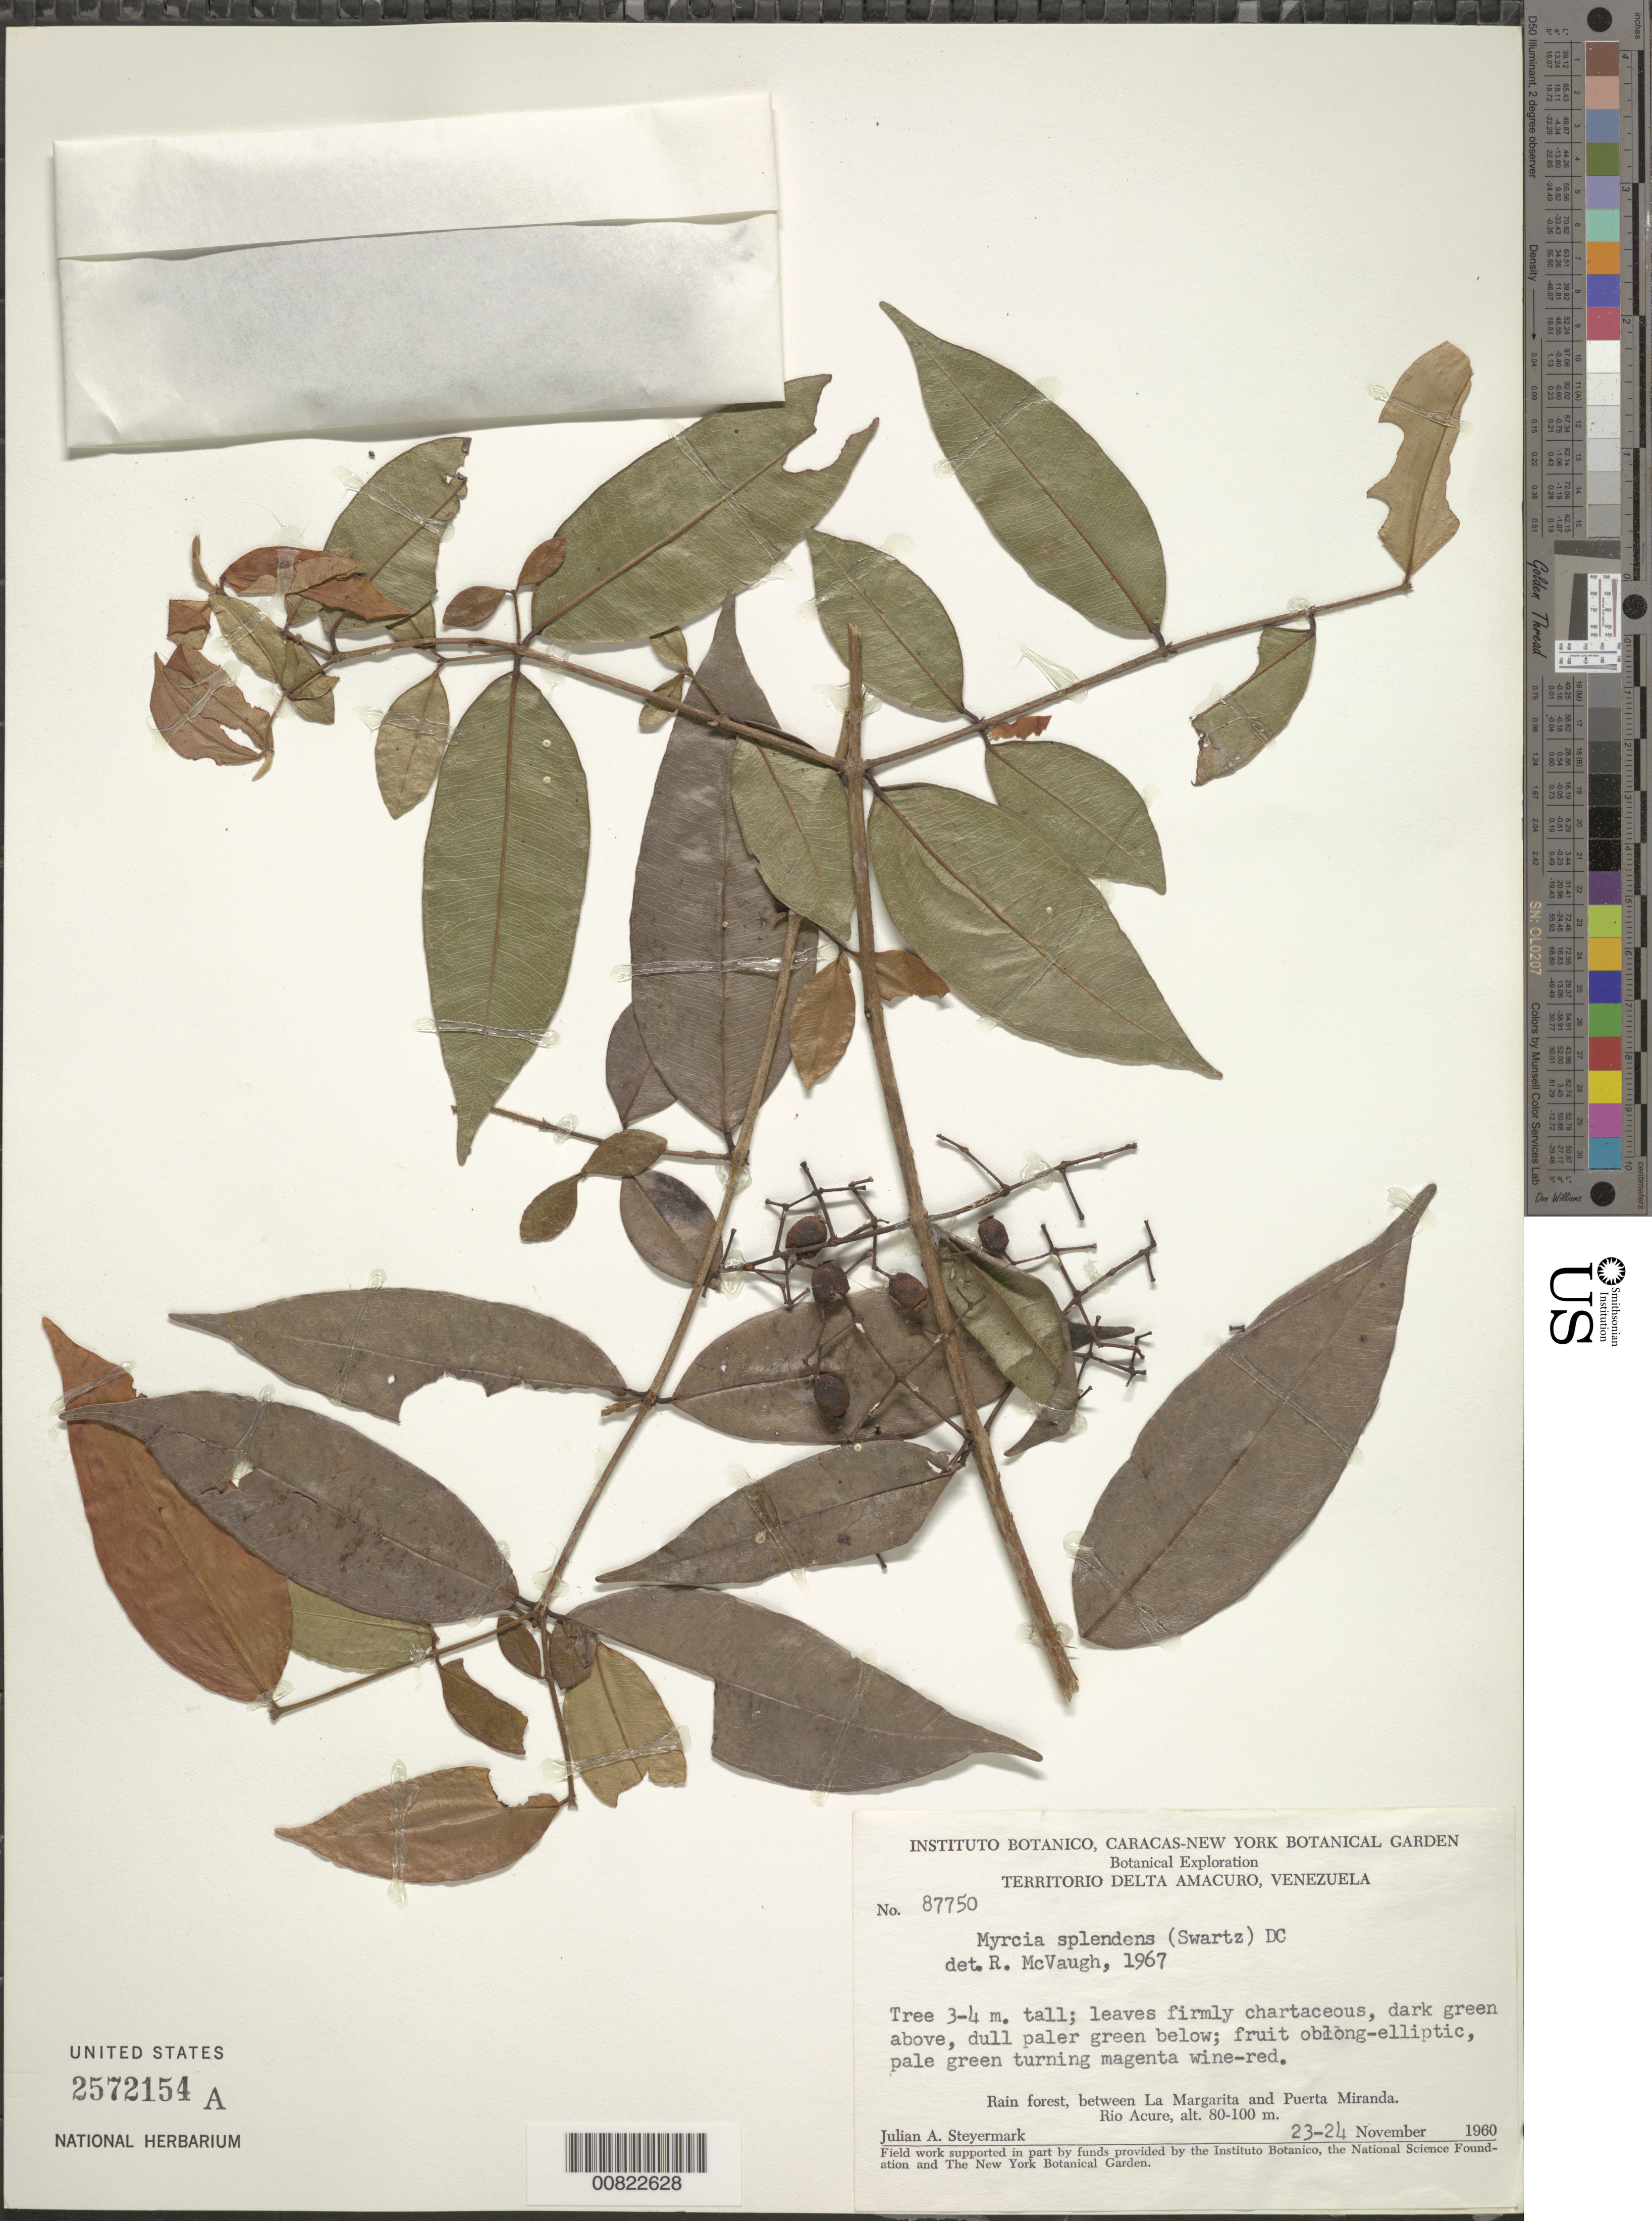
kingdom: Plantae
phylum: Tracheophyta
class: Magnoliopsida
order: Myrtales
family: Myrtaceae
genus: Myrcia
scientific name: Myrcia splendens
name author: (Sw.) DC.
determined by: McVaugh, R.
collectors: J. Steyermark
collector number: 87750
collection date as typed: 23-Nov-60 to 24-Nov-60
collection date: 1960-11-23/1960-11-24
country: Venezuela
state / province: Delta Amacuro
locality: Río Acure, between La Margarita and Puerto Miranda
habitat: Rain forest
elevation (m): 80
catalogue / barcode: US 2572154A